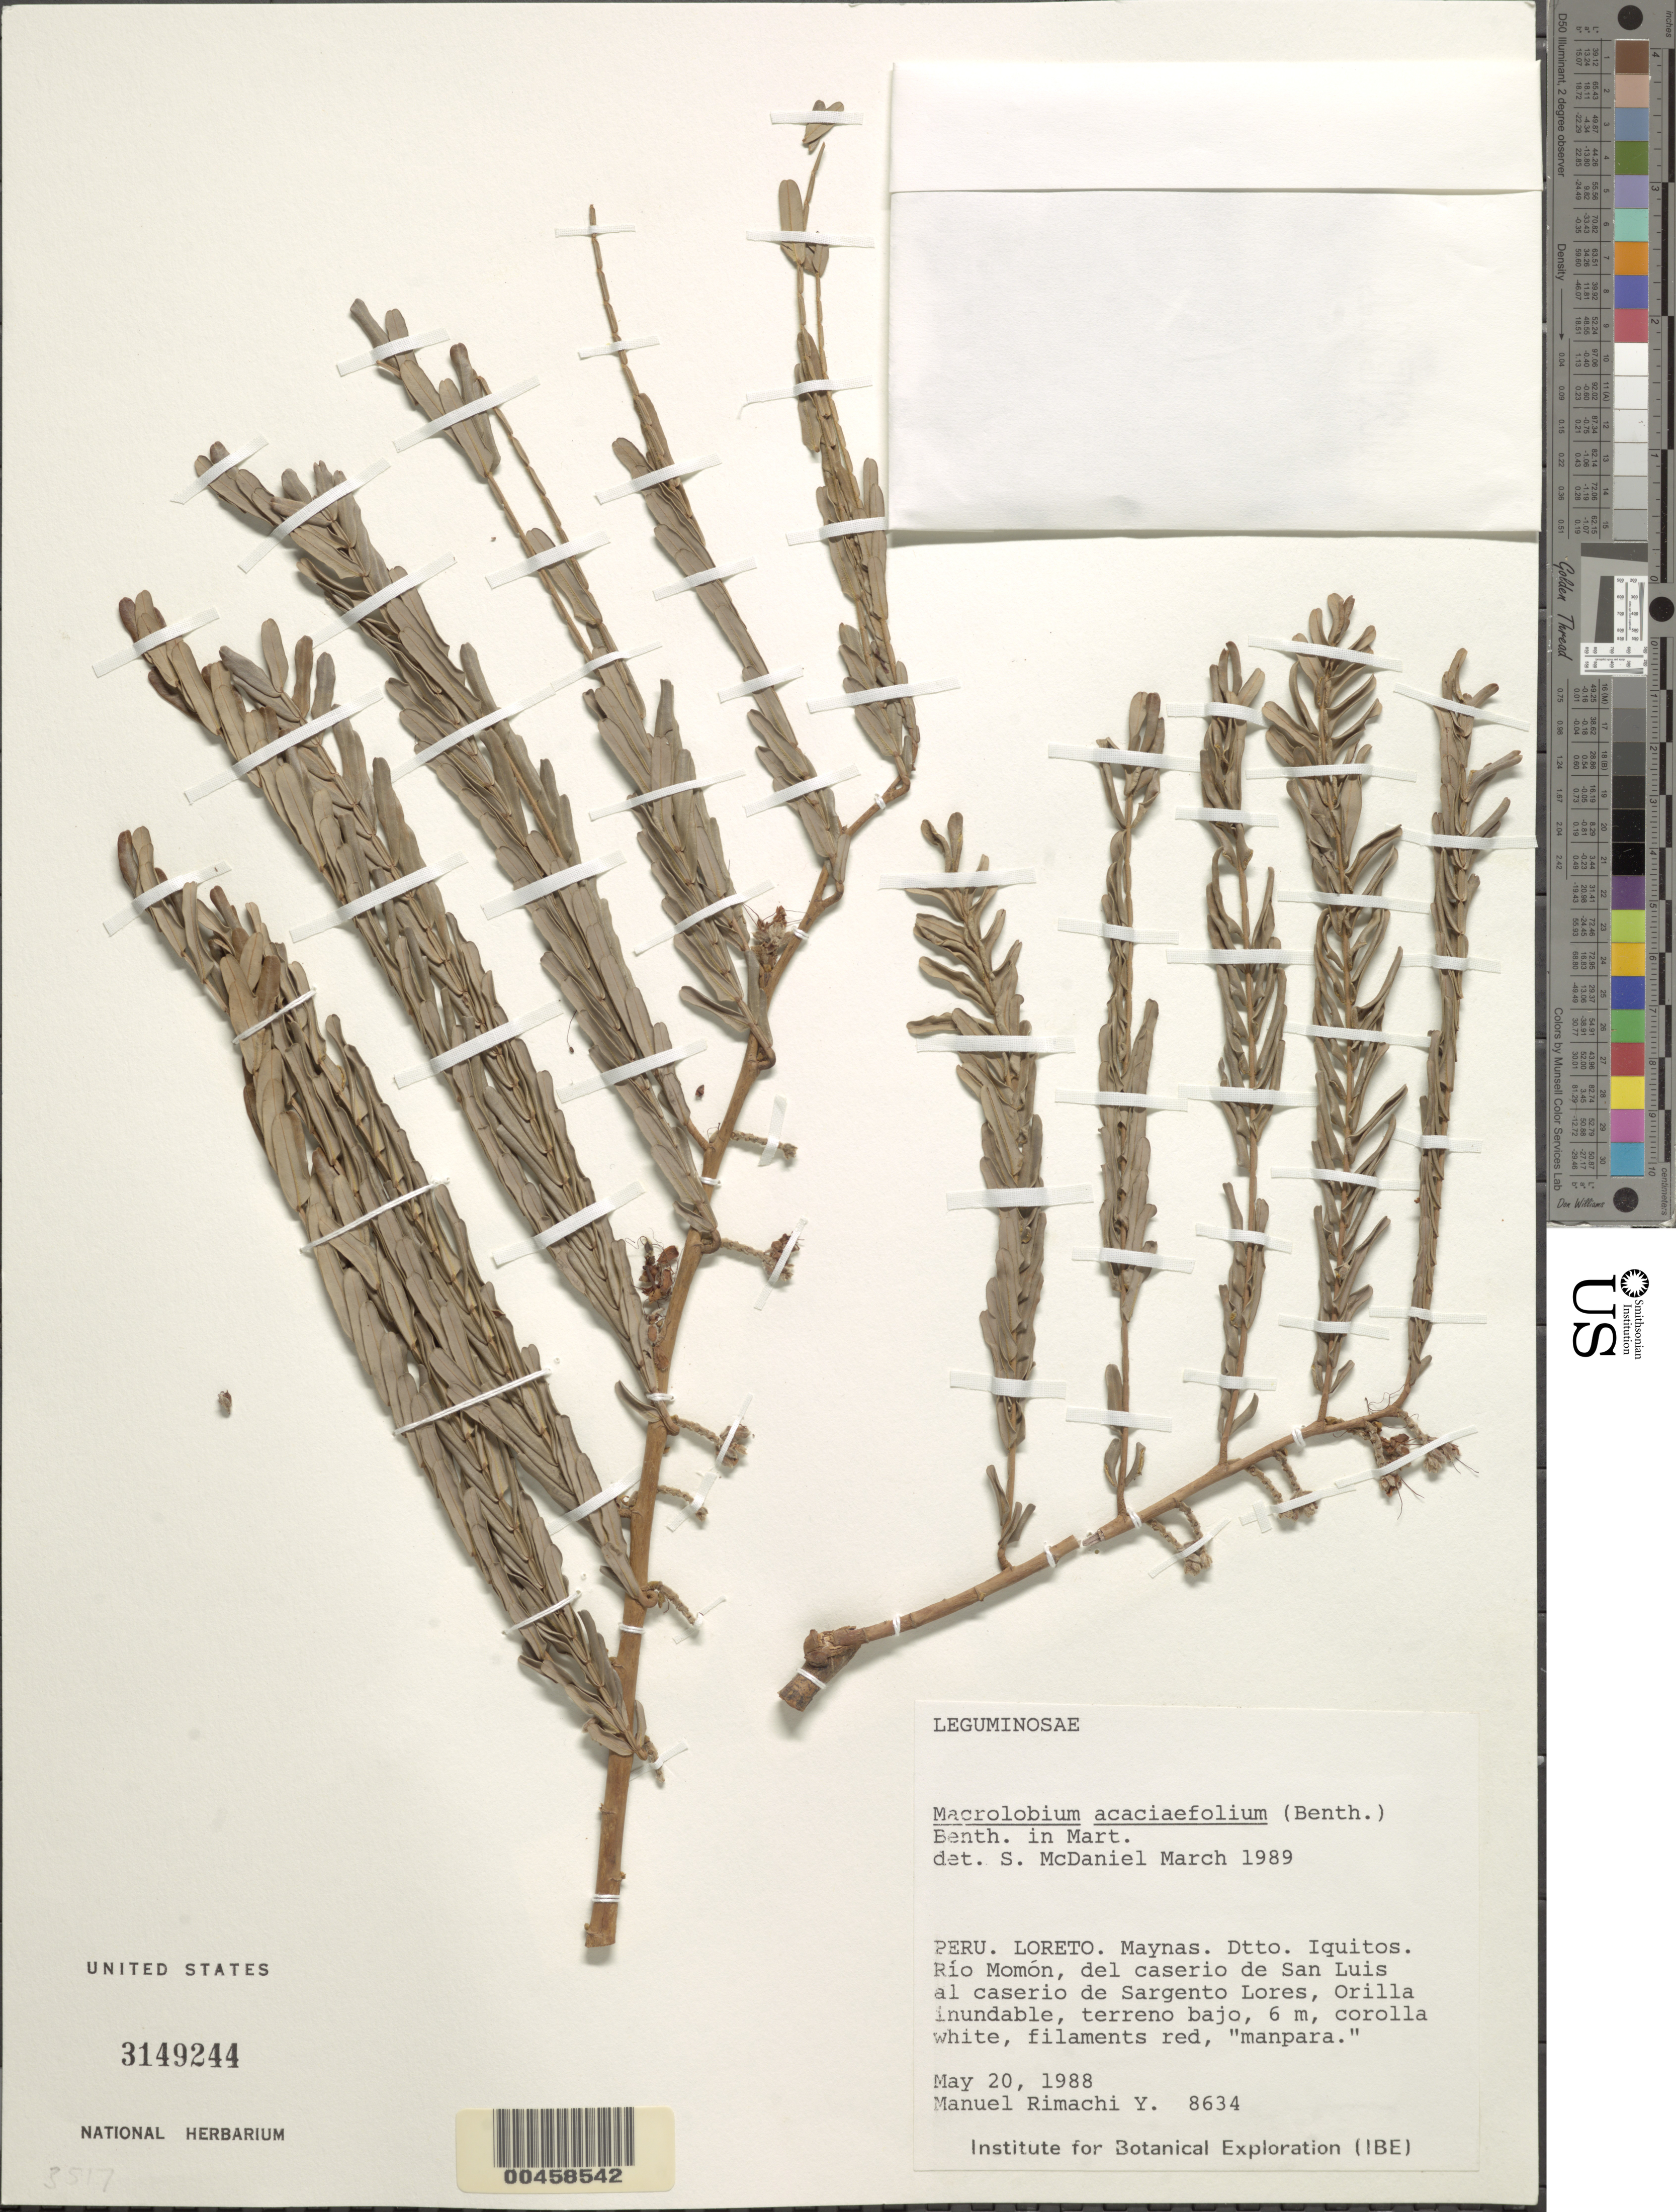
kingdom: Plantae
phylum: Tracheophyta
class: Magnoliopsida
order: Fabales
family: Fabaceae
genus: Macrolobium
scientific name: Macrolobium acaciifolium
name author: (Benth.) Benth.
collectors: M. Rimachi Y.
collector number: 8634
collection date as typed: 20 May 1988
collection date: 1988-05-20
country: Peru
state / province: Loreto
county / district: Maynas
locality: Del caserio de san luis al caserio de sargento lores; iquitos dtto.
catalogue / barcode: US 3149244